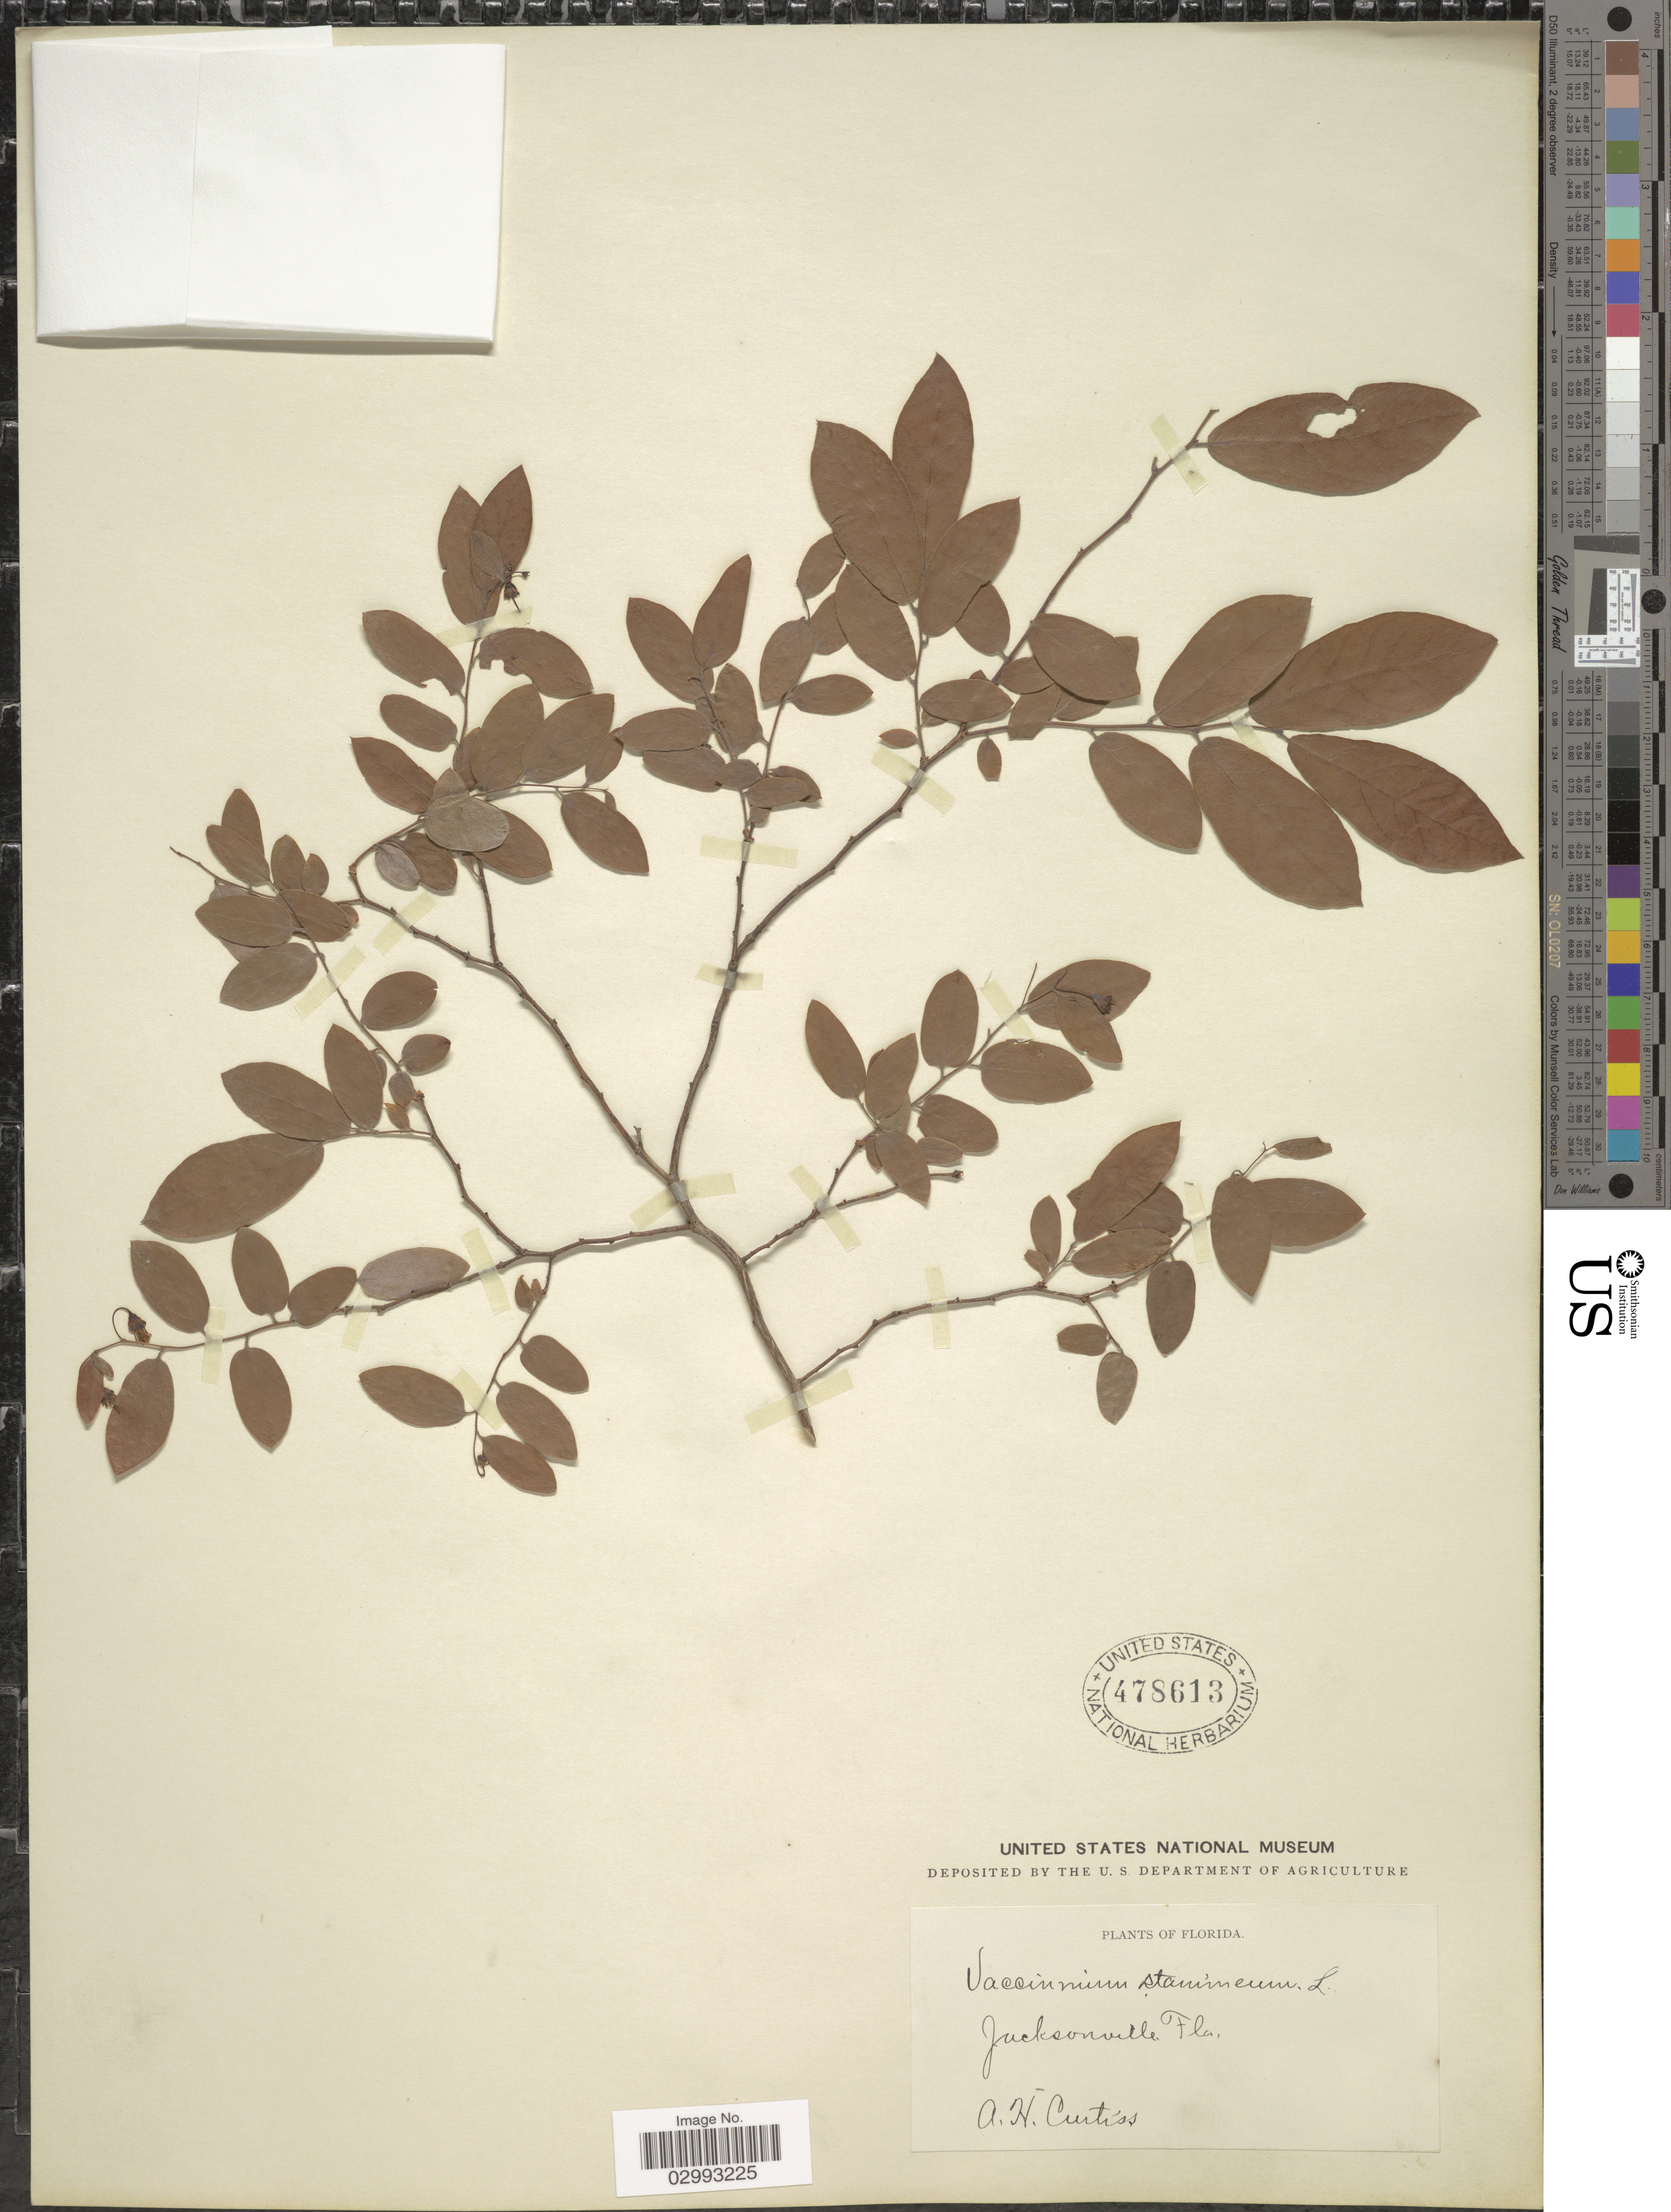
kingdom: Plantae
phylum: Tracheophyta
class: Magnoliopsida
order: Ericales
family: Ericaceae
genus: Polycodium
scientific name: Polycodium revolutum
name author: (Greene) Greene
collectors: A. H. Curtiss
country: United States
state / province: Florida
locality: Jacksonville.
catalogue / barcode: US 478613